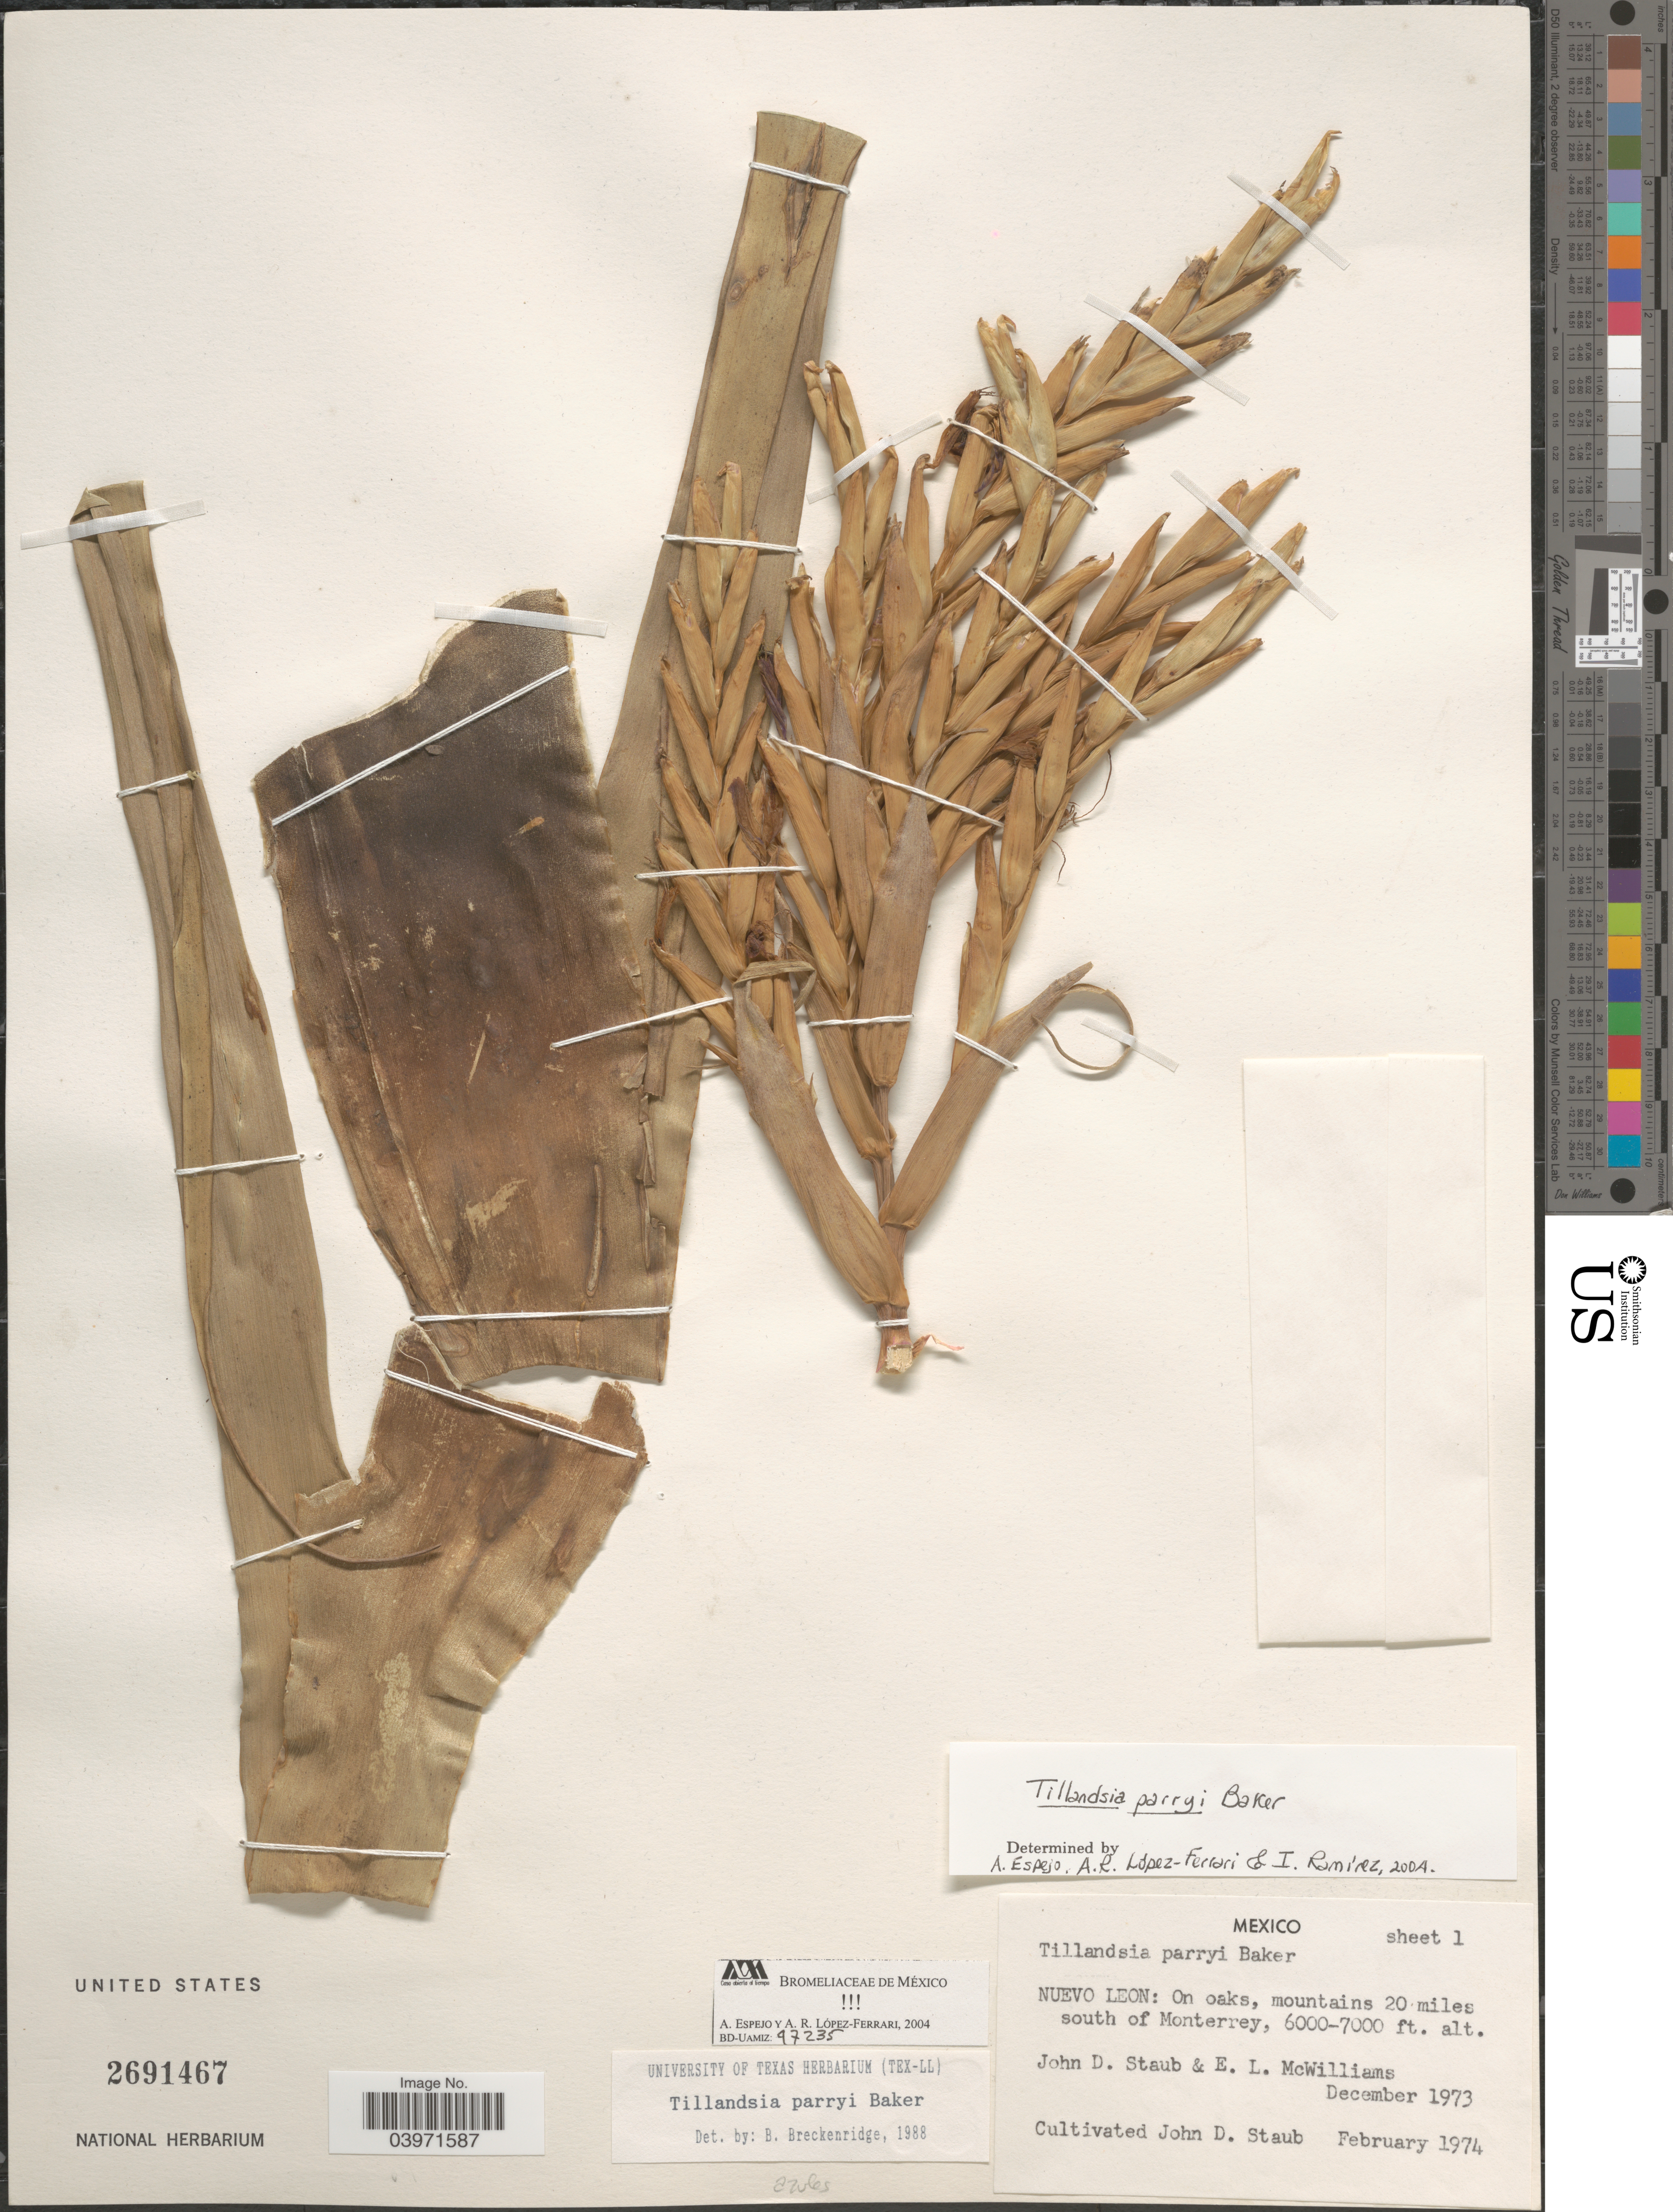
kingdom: Plantae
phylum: Tracheophyta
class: Liliopsida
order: Poales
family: Bromeliaceae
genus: Tillandsia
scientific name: Tillandsia parryi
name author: Baker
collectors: J. Staub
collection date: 1974-02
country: Mexico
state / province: Nuevo León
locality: On oaks, mountains 20 miles south of Monterrey.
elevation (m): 1829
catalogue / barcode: US 2691467